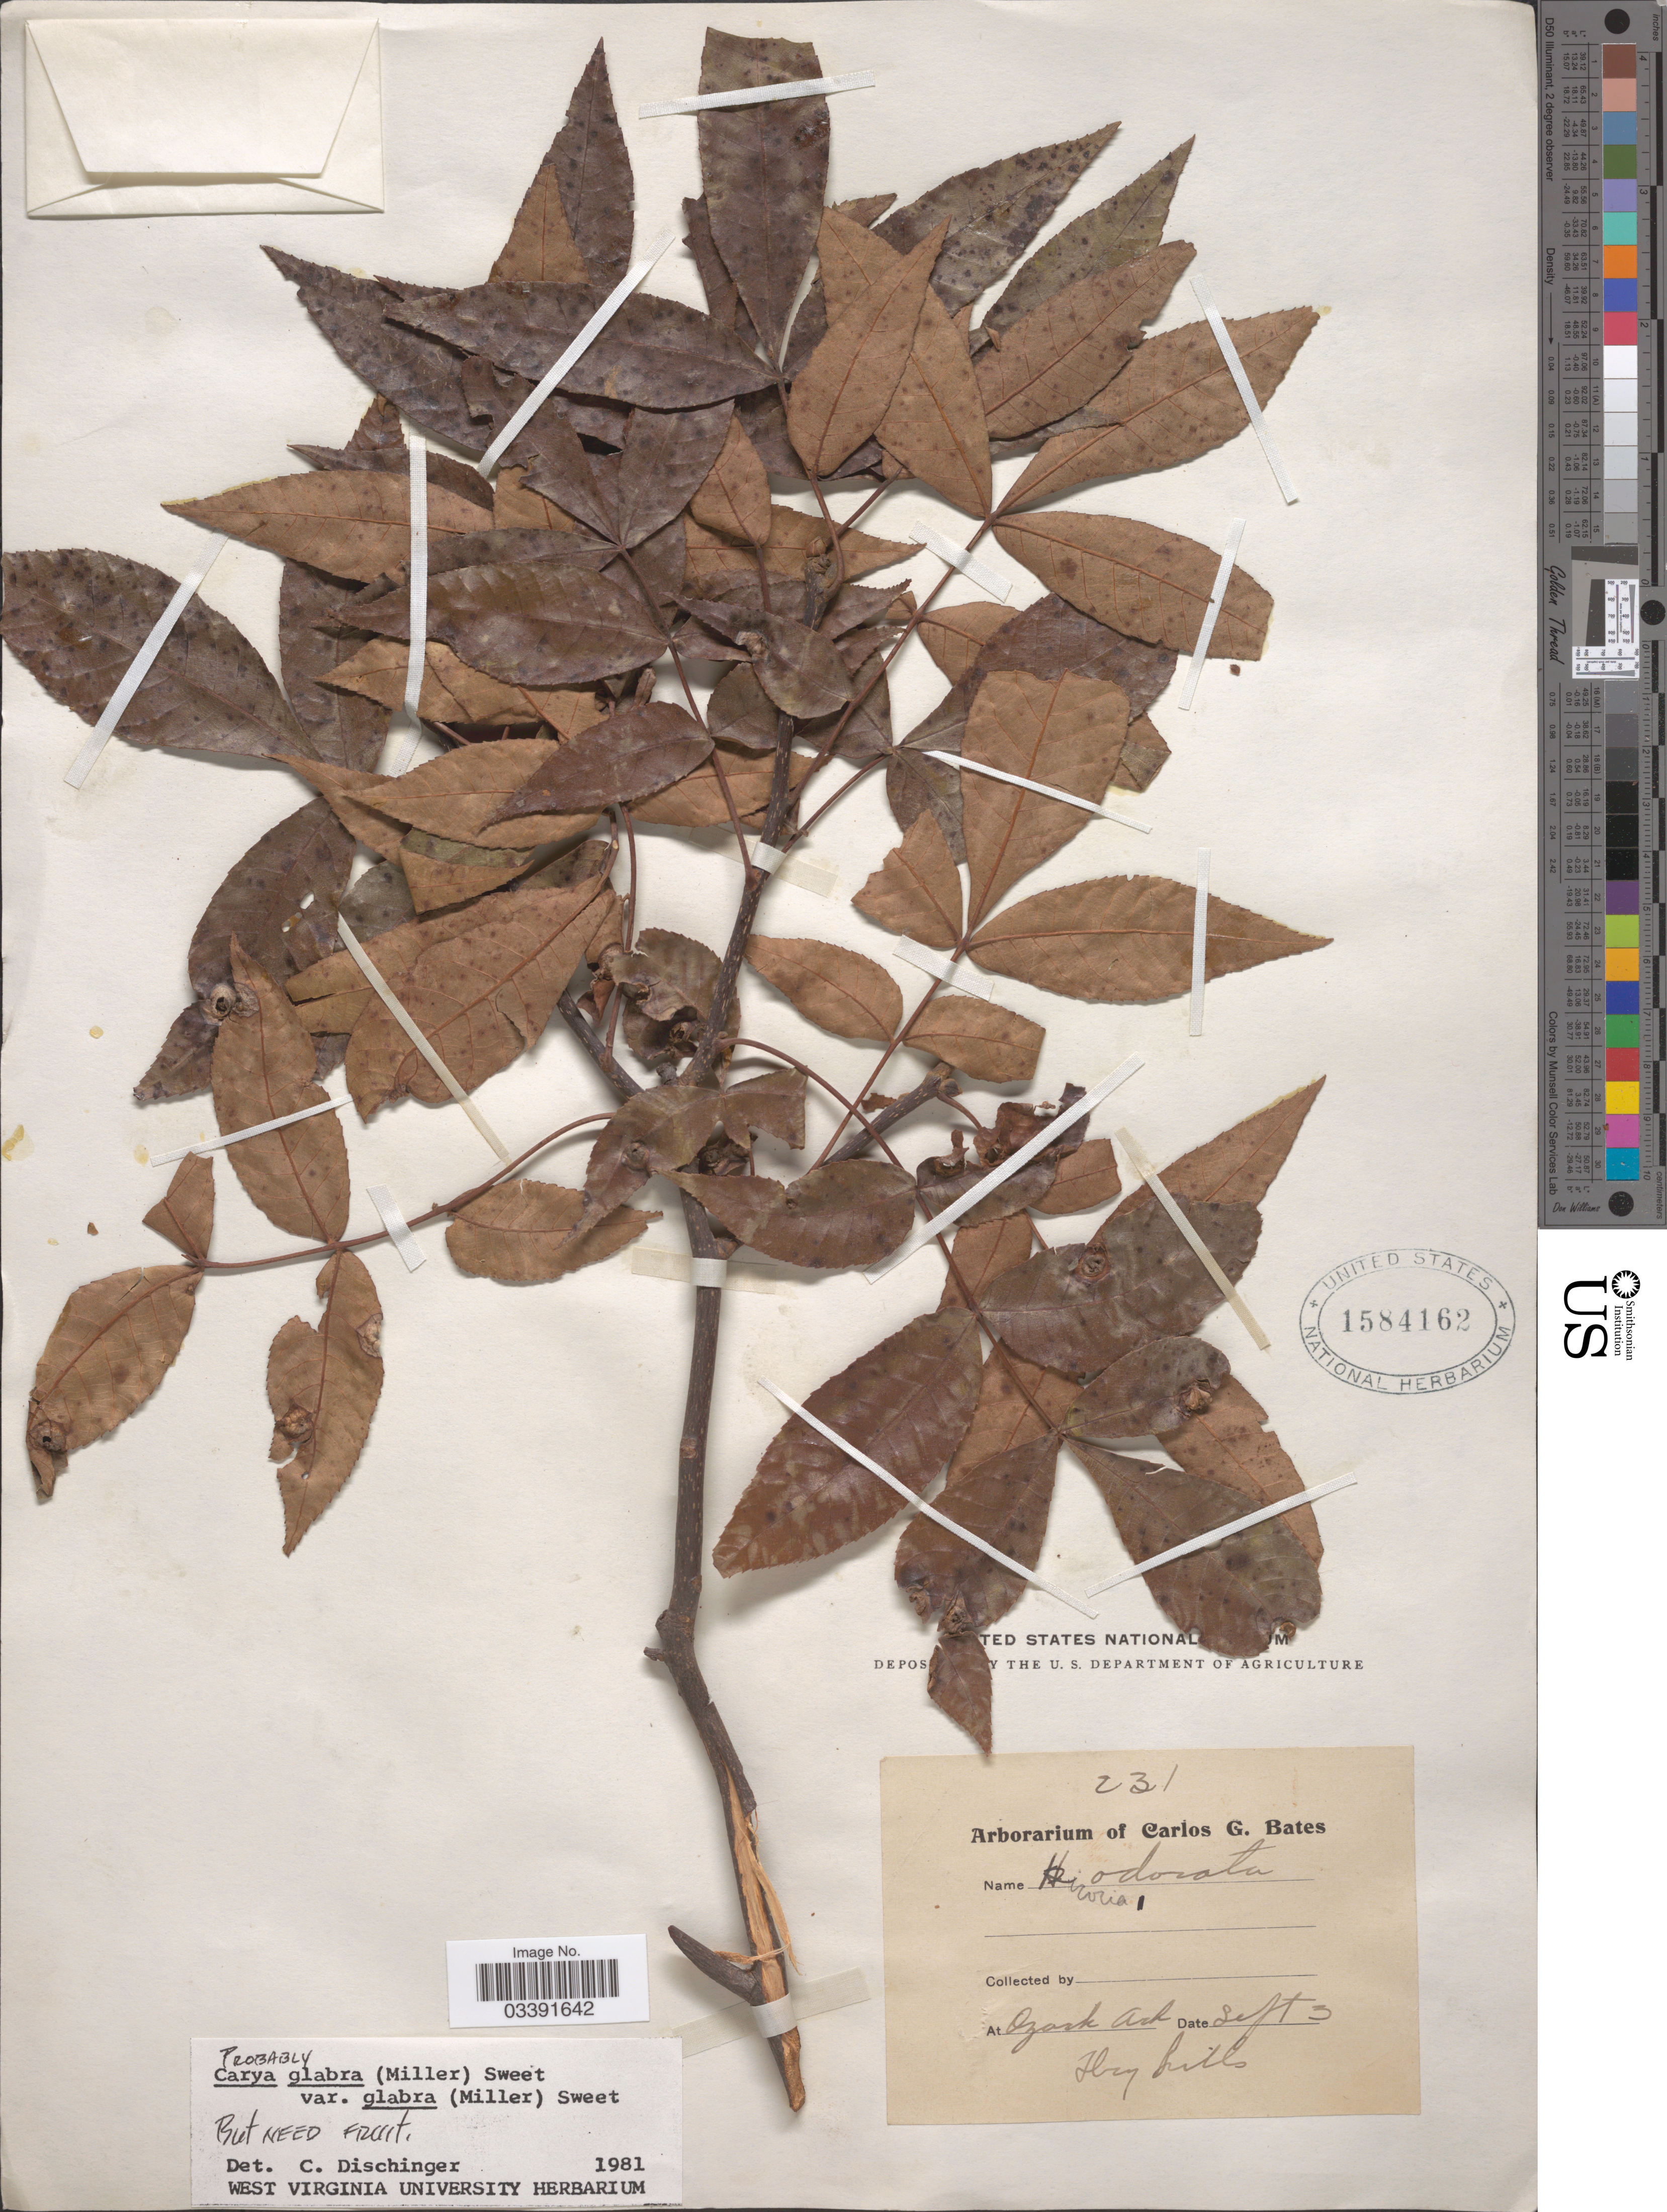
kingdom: Plantae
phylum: Tracheophyta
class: Magnoliopsida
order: Fagales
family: Juglandaceae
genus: Carya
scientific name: Carya glabra var. glabra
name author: (Mill.) Sweet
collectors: C. Bates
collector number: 231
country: United States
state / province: Arkansas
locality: Ozark. Dry hills.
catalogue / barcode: US 1584162